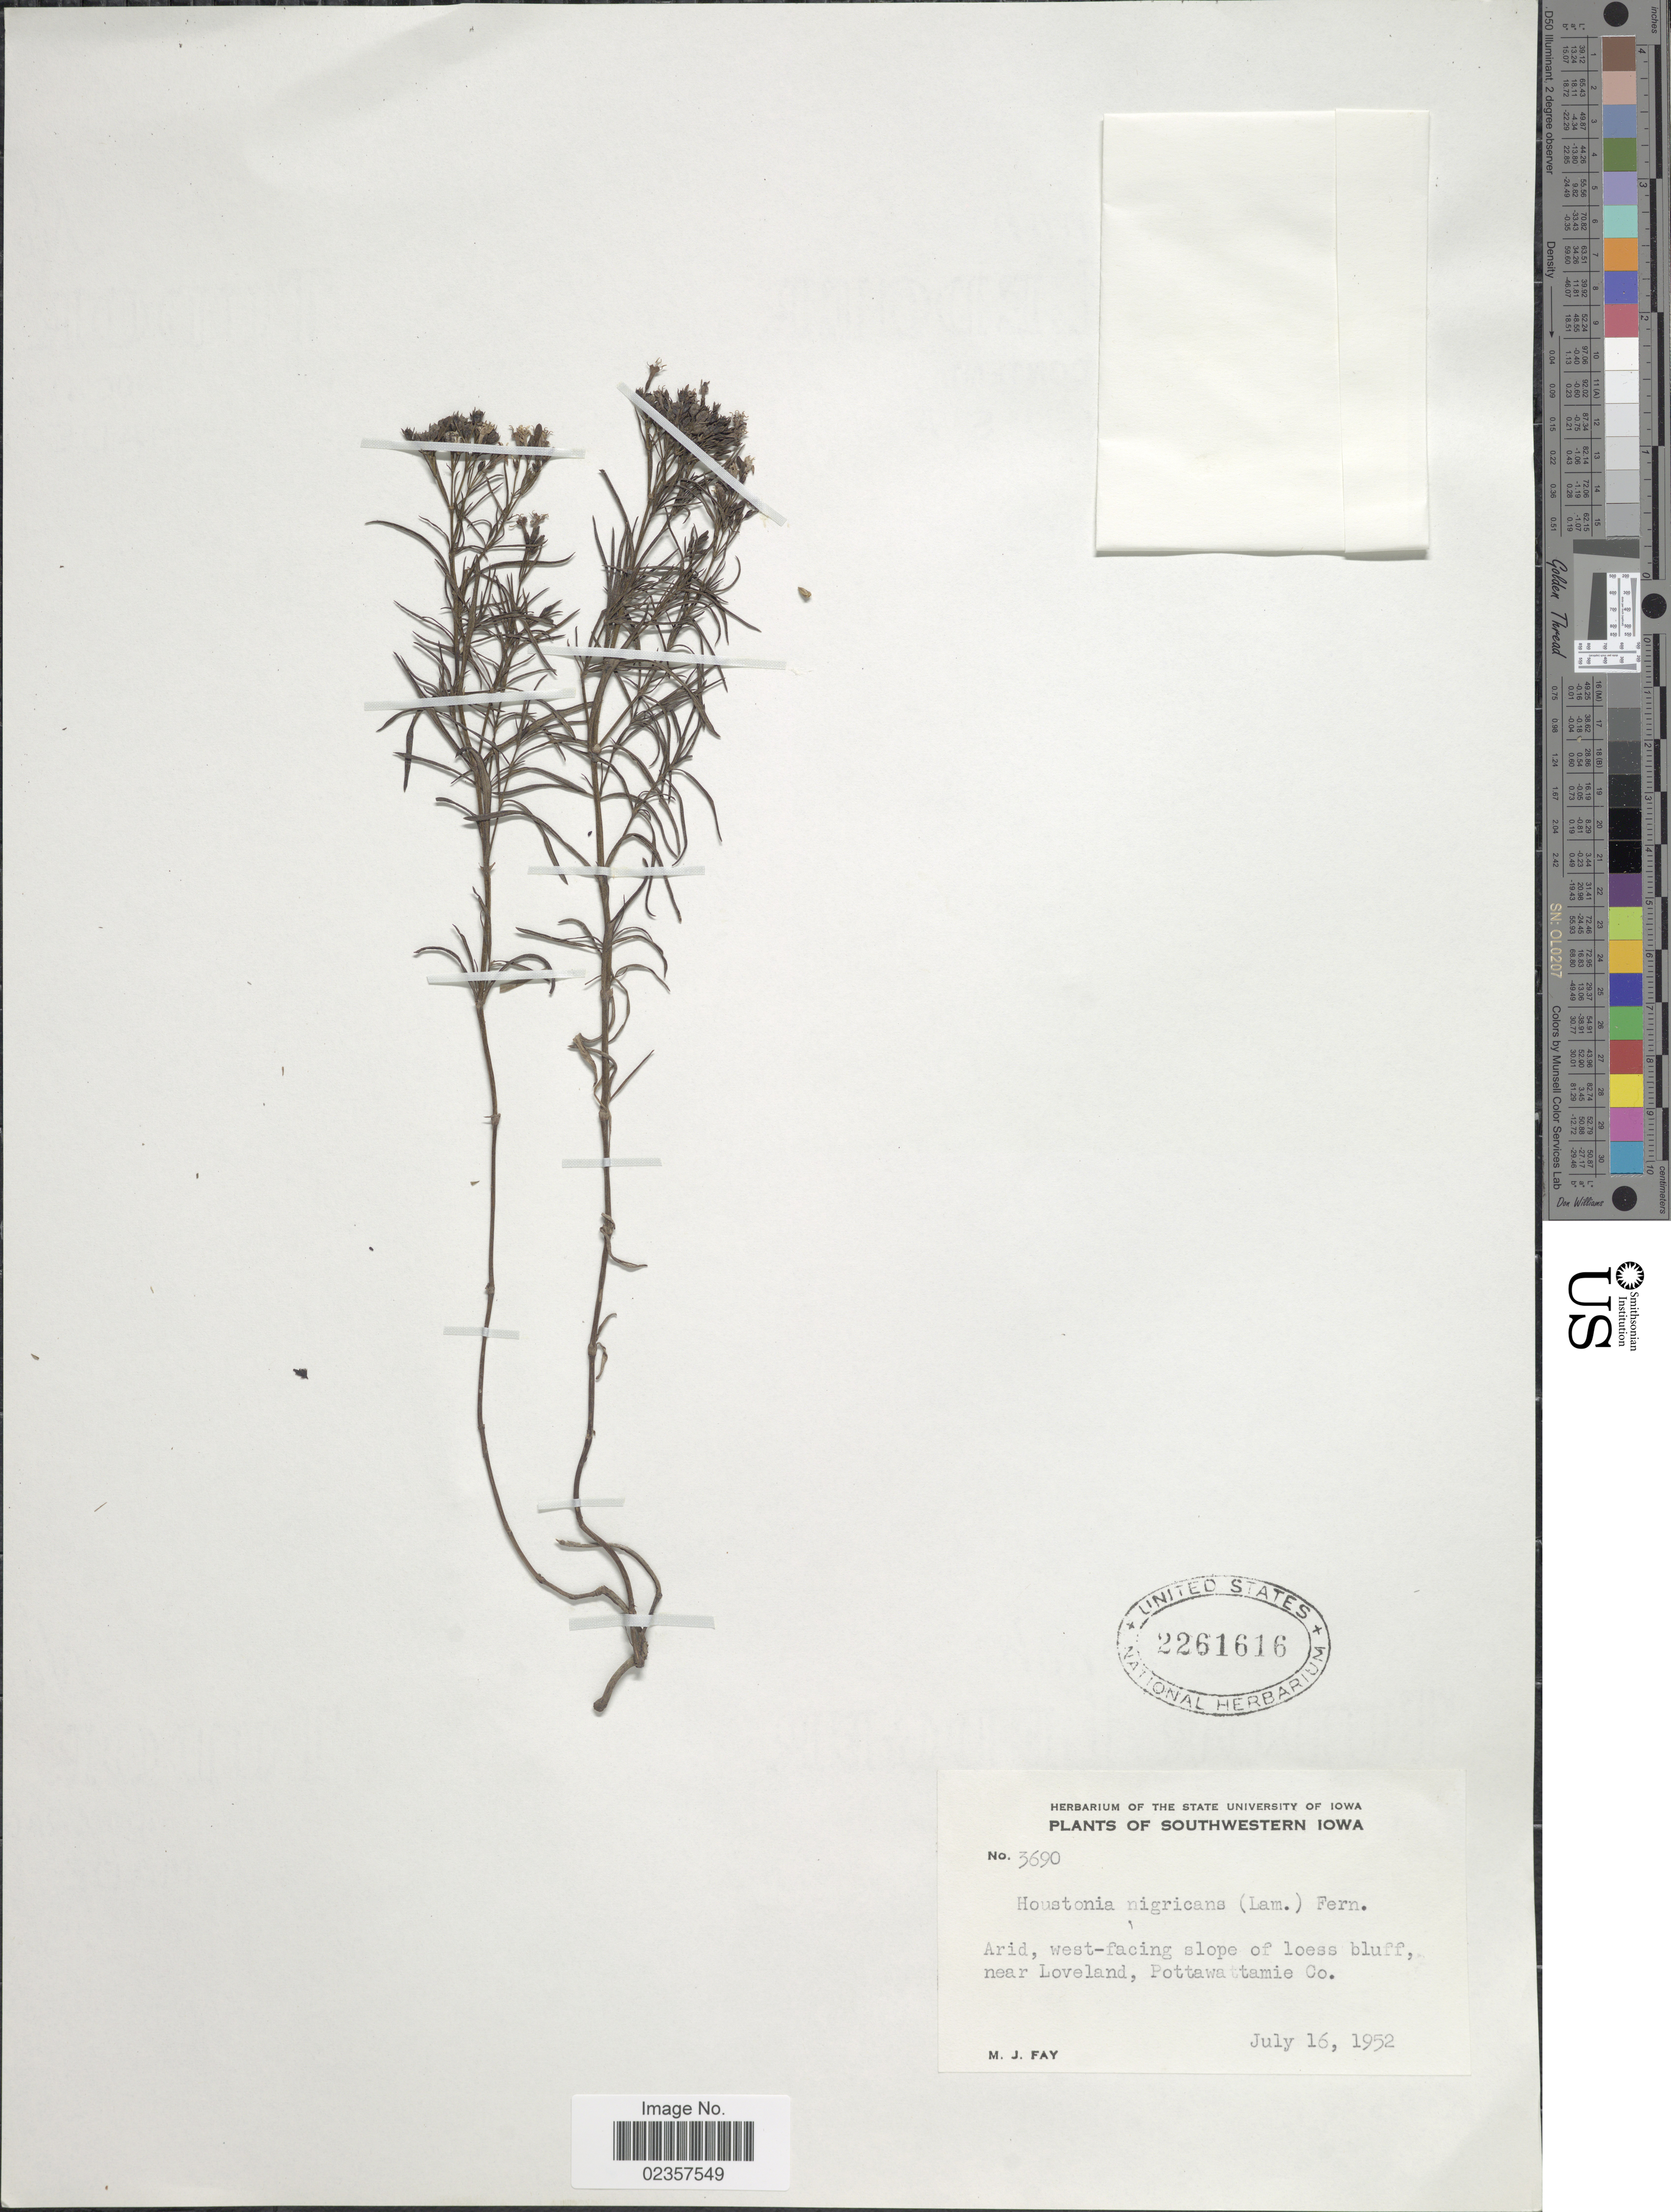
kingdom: Plantae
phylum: Tracheophyta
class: Magnoliopsida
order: Gentianales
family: Rubiaceae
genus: Houstonia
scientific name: Houstonia nigricans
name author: (Lam.) Fernald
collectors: M. Fay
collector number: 3690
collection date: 1952-07-16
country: United States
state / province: Iowa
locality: Southwestern Iowa. near Loveland, Pottawattamie Co.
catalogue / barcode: US 2261616